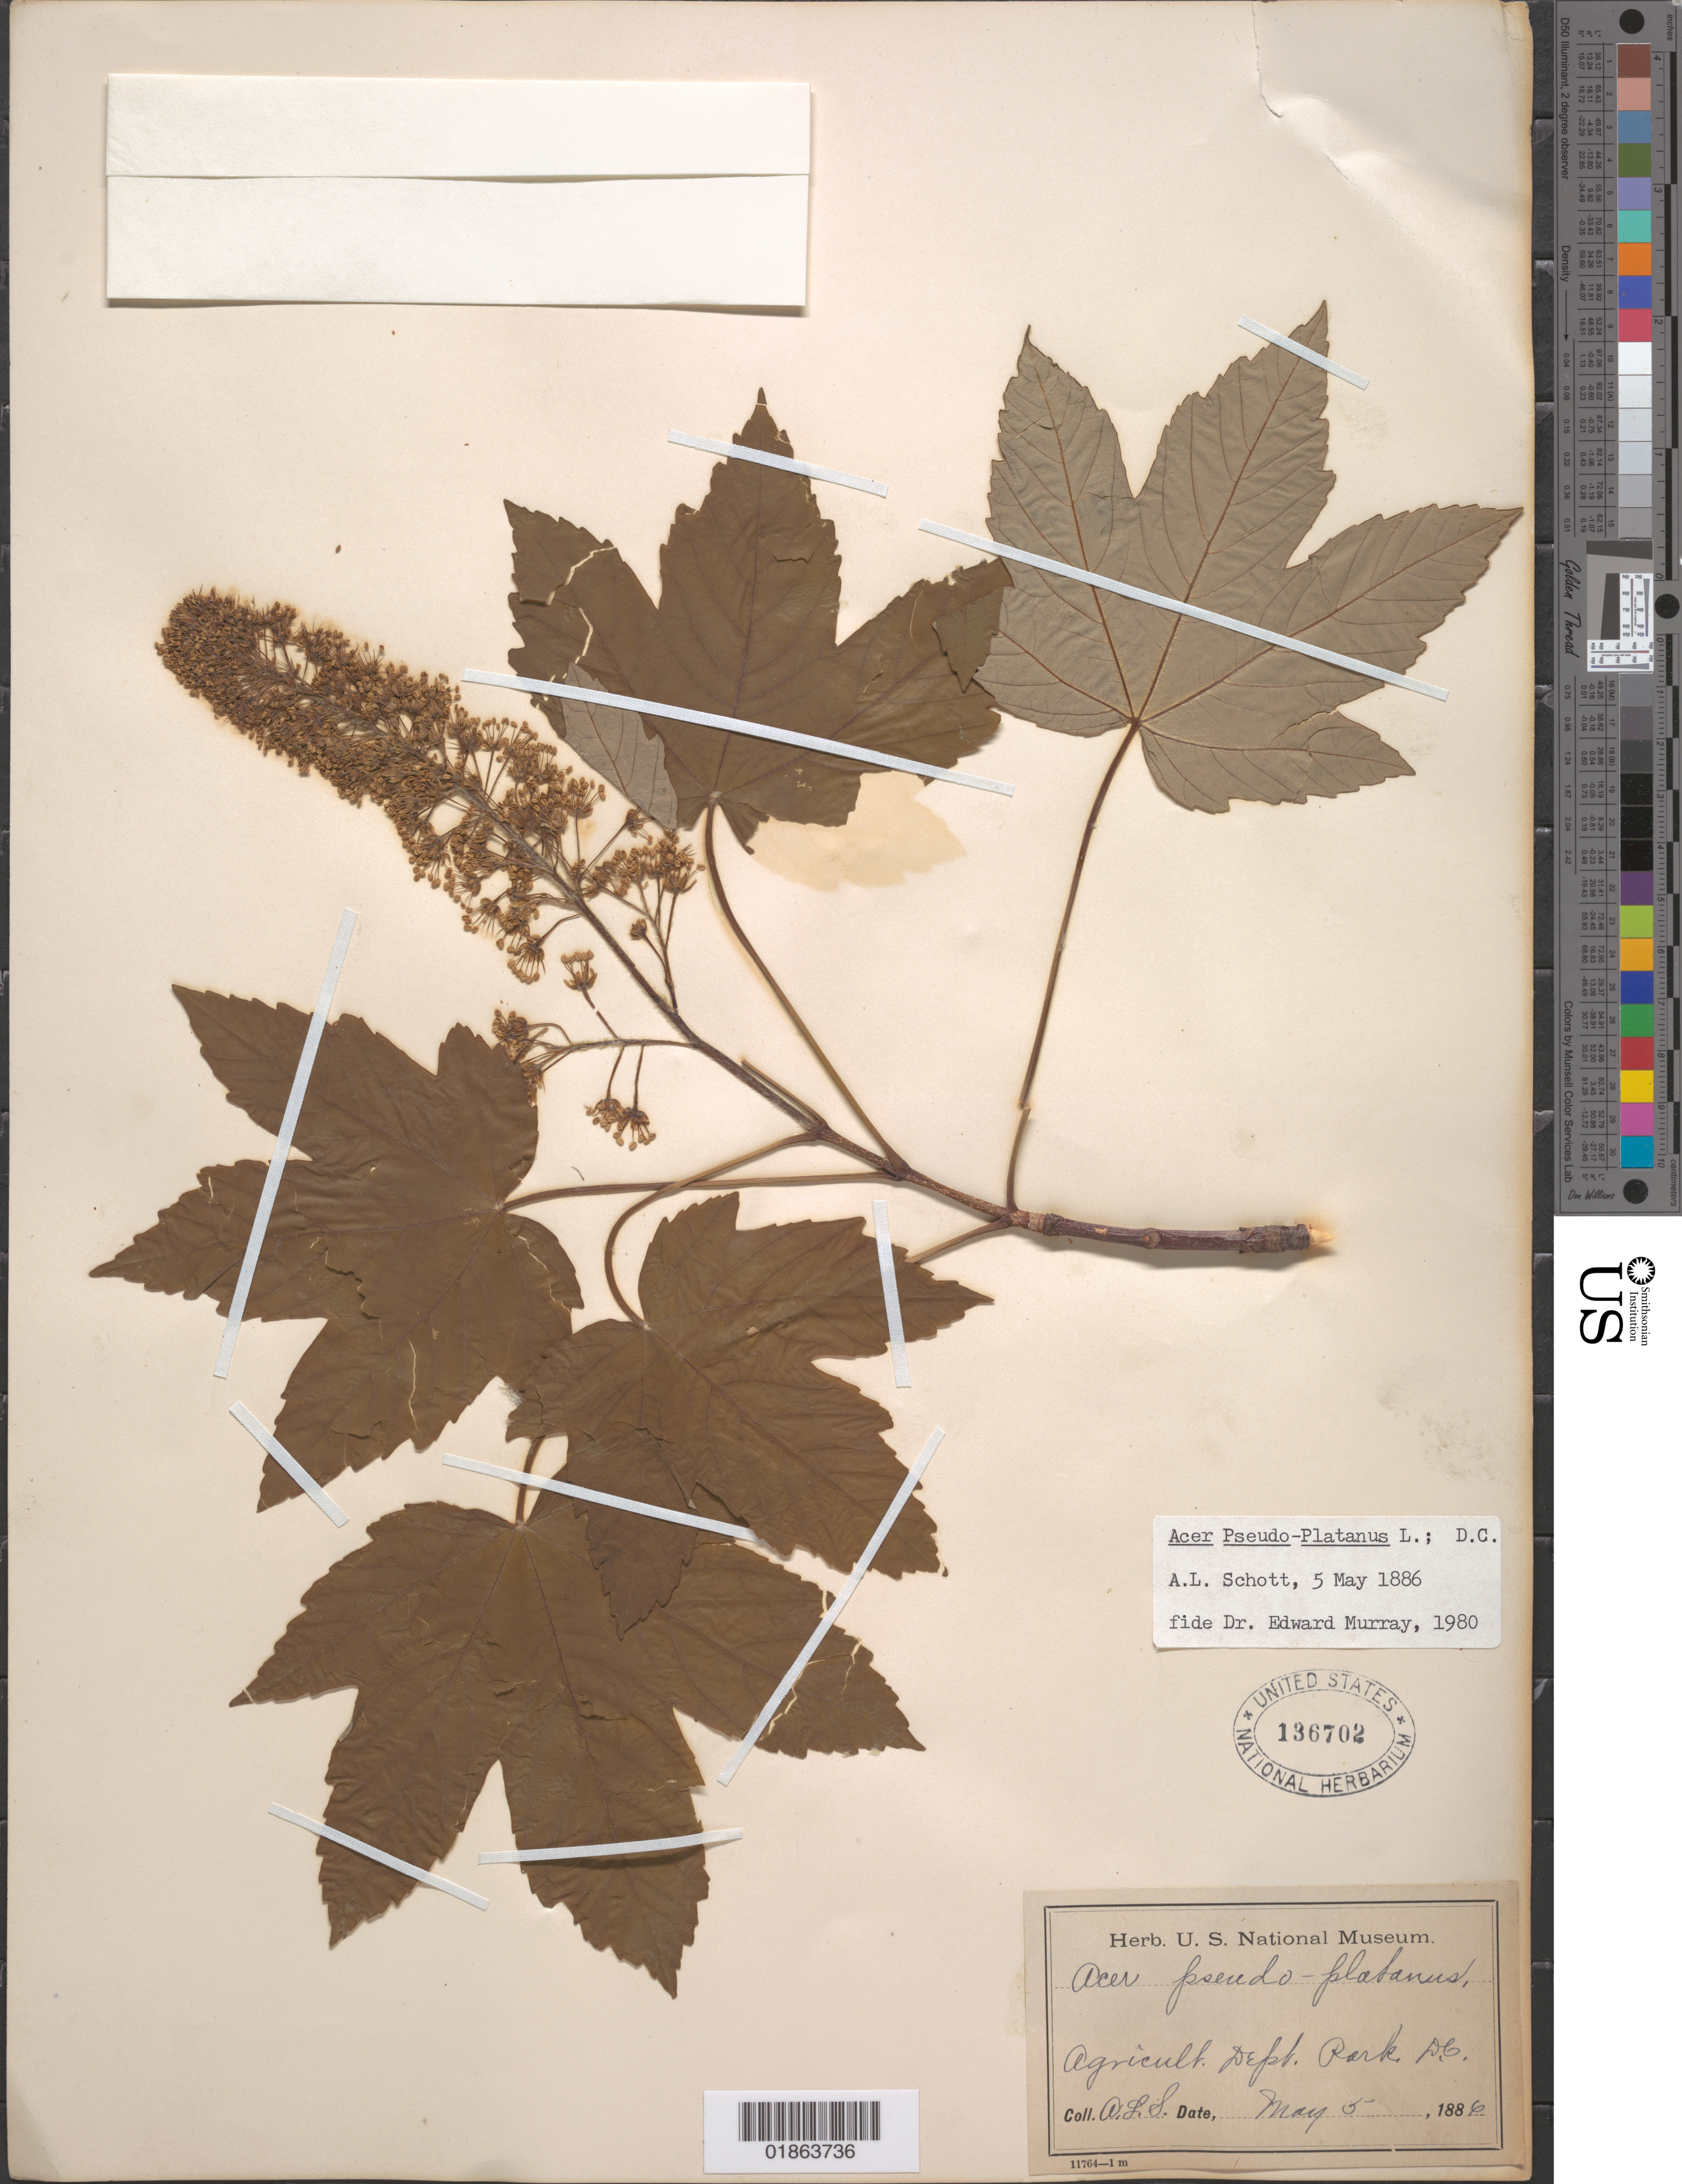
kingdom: Plantae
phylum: Tracheophyta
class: Magnoliopsida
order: Sapindales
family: Sapindaceae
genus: Acer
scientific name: Acer pseudoplatanus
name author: L.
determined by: Murray, Edward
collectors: A. L. Schott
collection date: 1886-05-05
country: United States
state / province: District of Columbia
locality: Agriculture Dept. Park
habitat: Cultivated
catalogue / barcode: US 136702